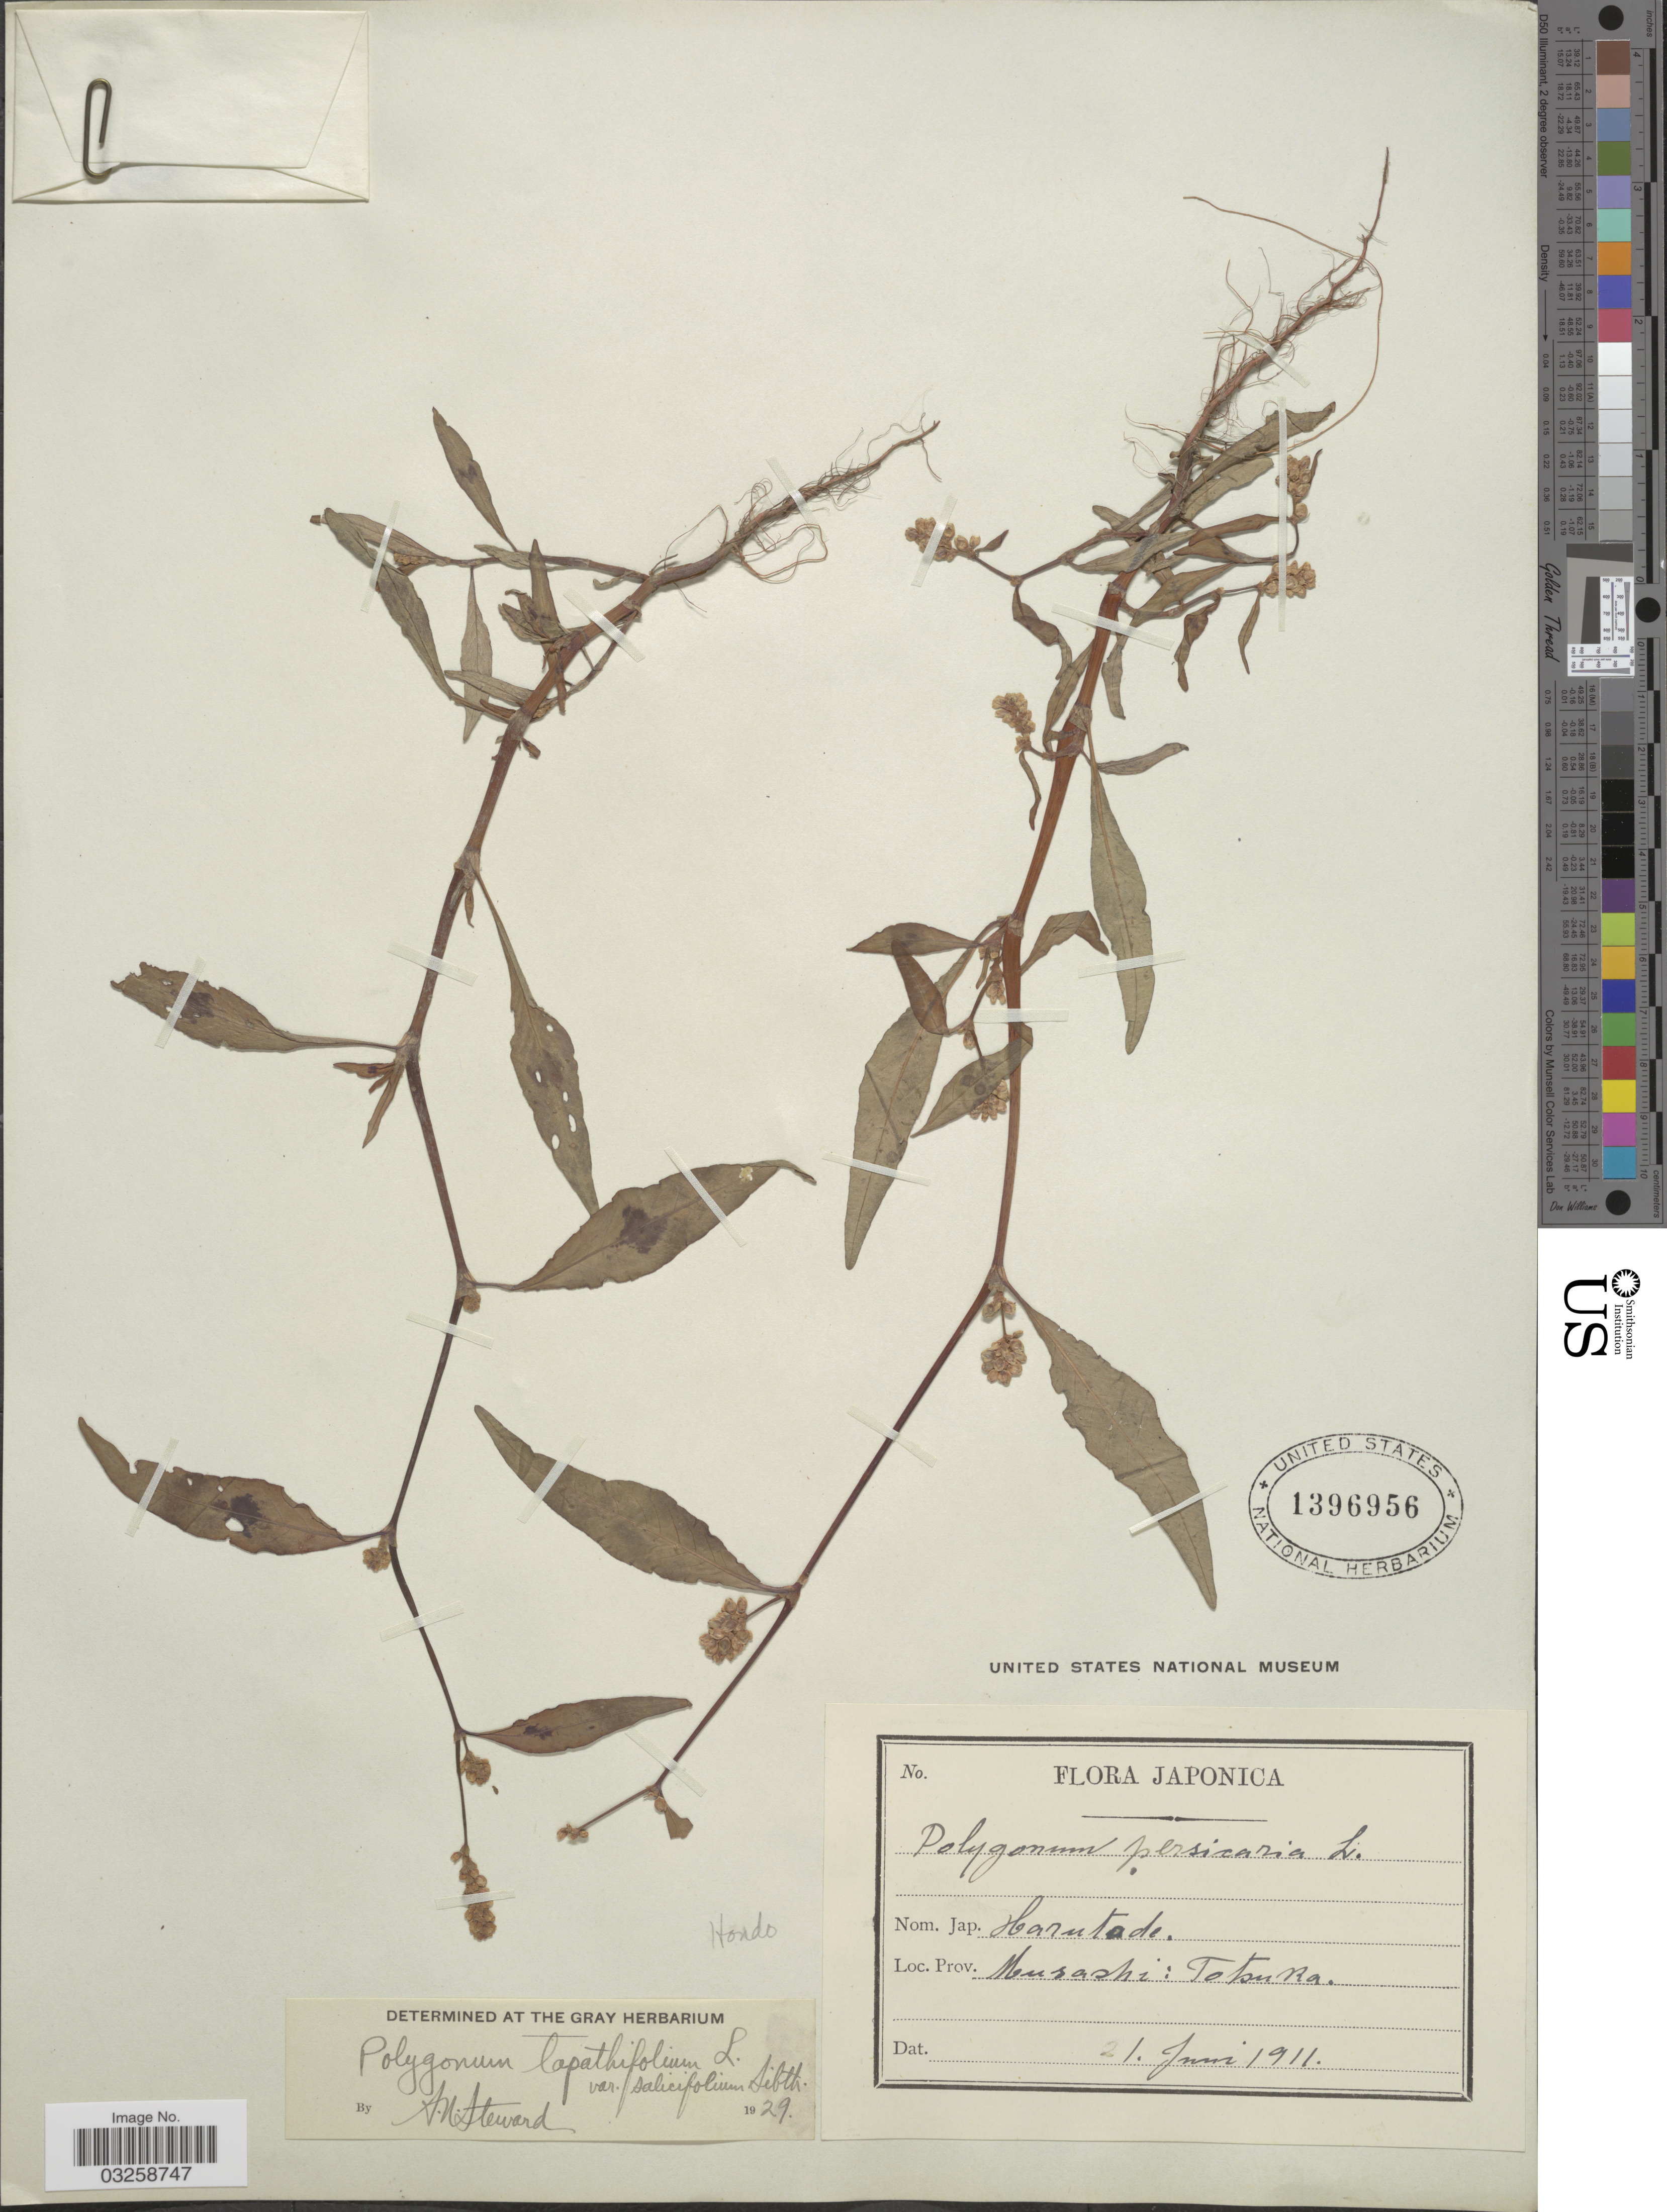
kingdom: Plantae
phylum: Tracheophyta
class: Magnoliopsida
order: Caryophyllales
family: Polygonaceae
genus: Polygonum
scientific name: Polygonum lapathifolium var. salicifolium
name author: Sibth.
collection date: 1911-06-01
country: Japan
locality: Musashi: Totsuka. Hondo.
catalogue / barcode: US 1396956